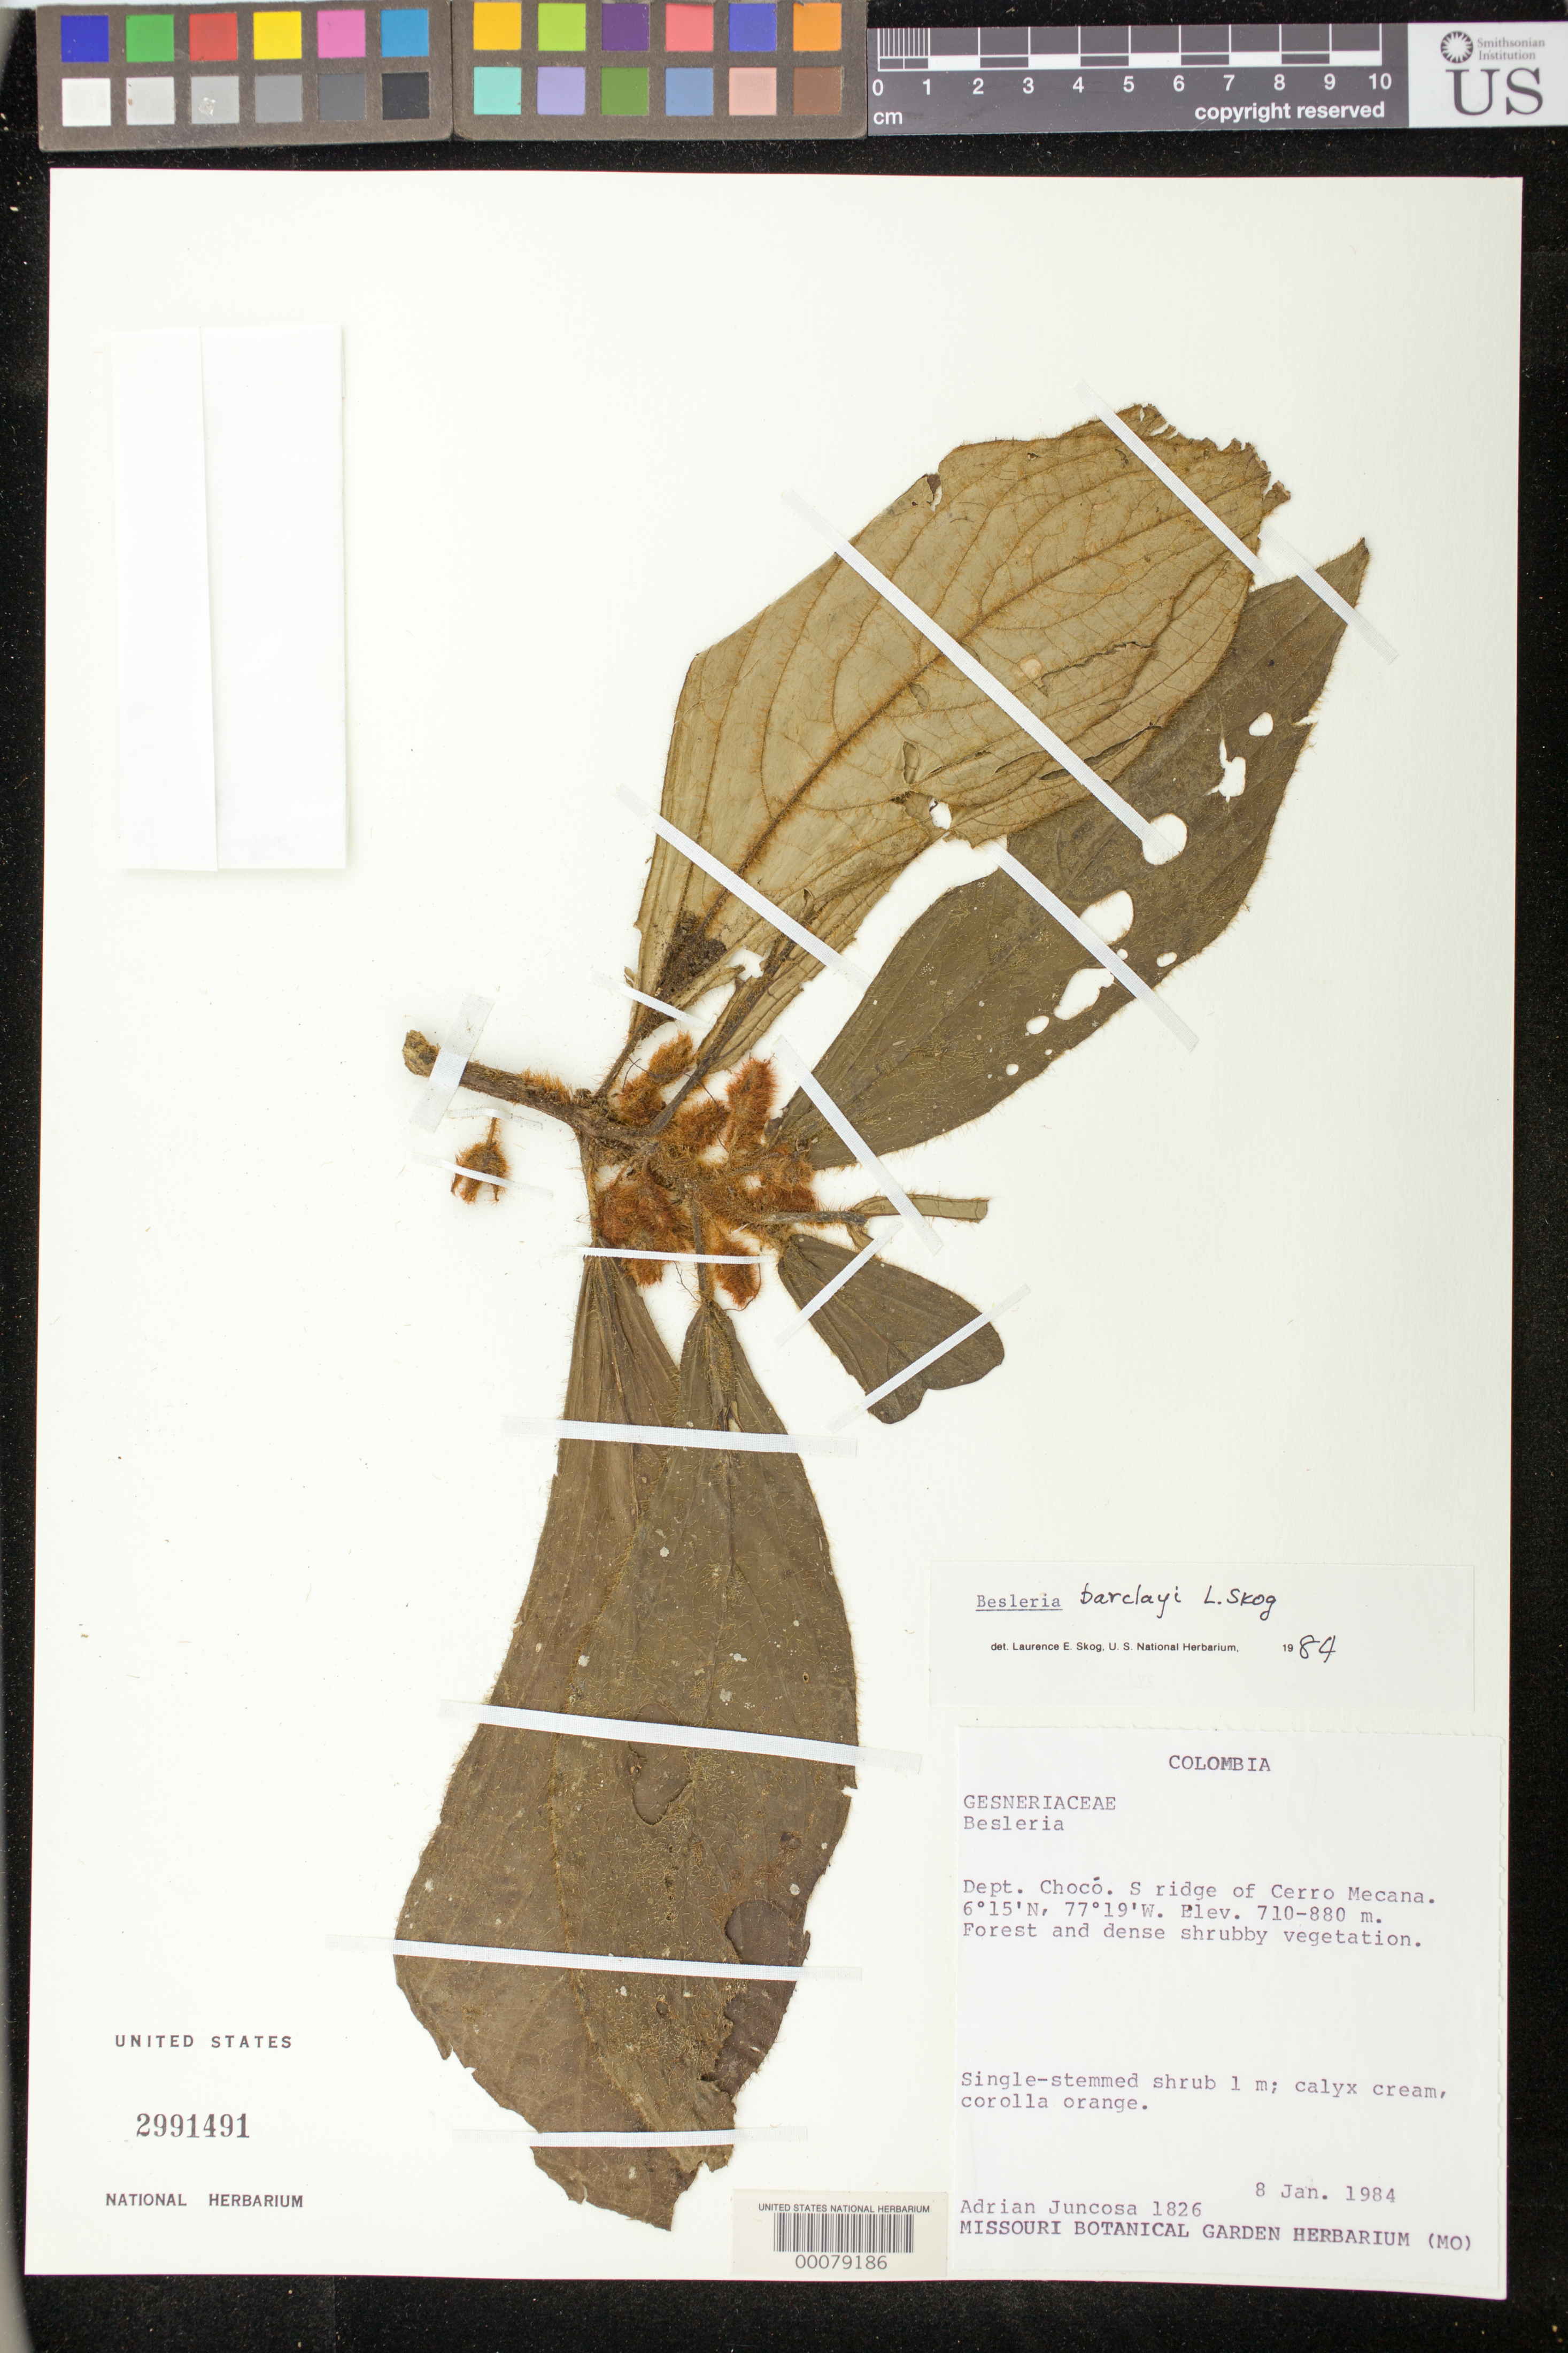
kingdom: Plantae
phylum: Tracheophyta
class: Magnoliopsida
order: Lamiales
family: Gesneriaceae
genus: Besleria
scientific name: Besleria barclayi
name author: L.E. Skog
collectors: A. Juncosa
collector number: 1826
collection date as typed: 08 Jan 1984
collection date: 1984-01-08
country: Colombia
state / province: Chocó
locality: S ridge of Cerro Mecana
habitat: Forest and dense shrubby vegetation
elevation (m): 710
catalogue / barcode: US 2991491